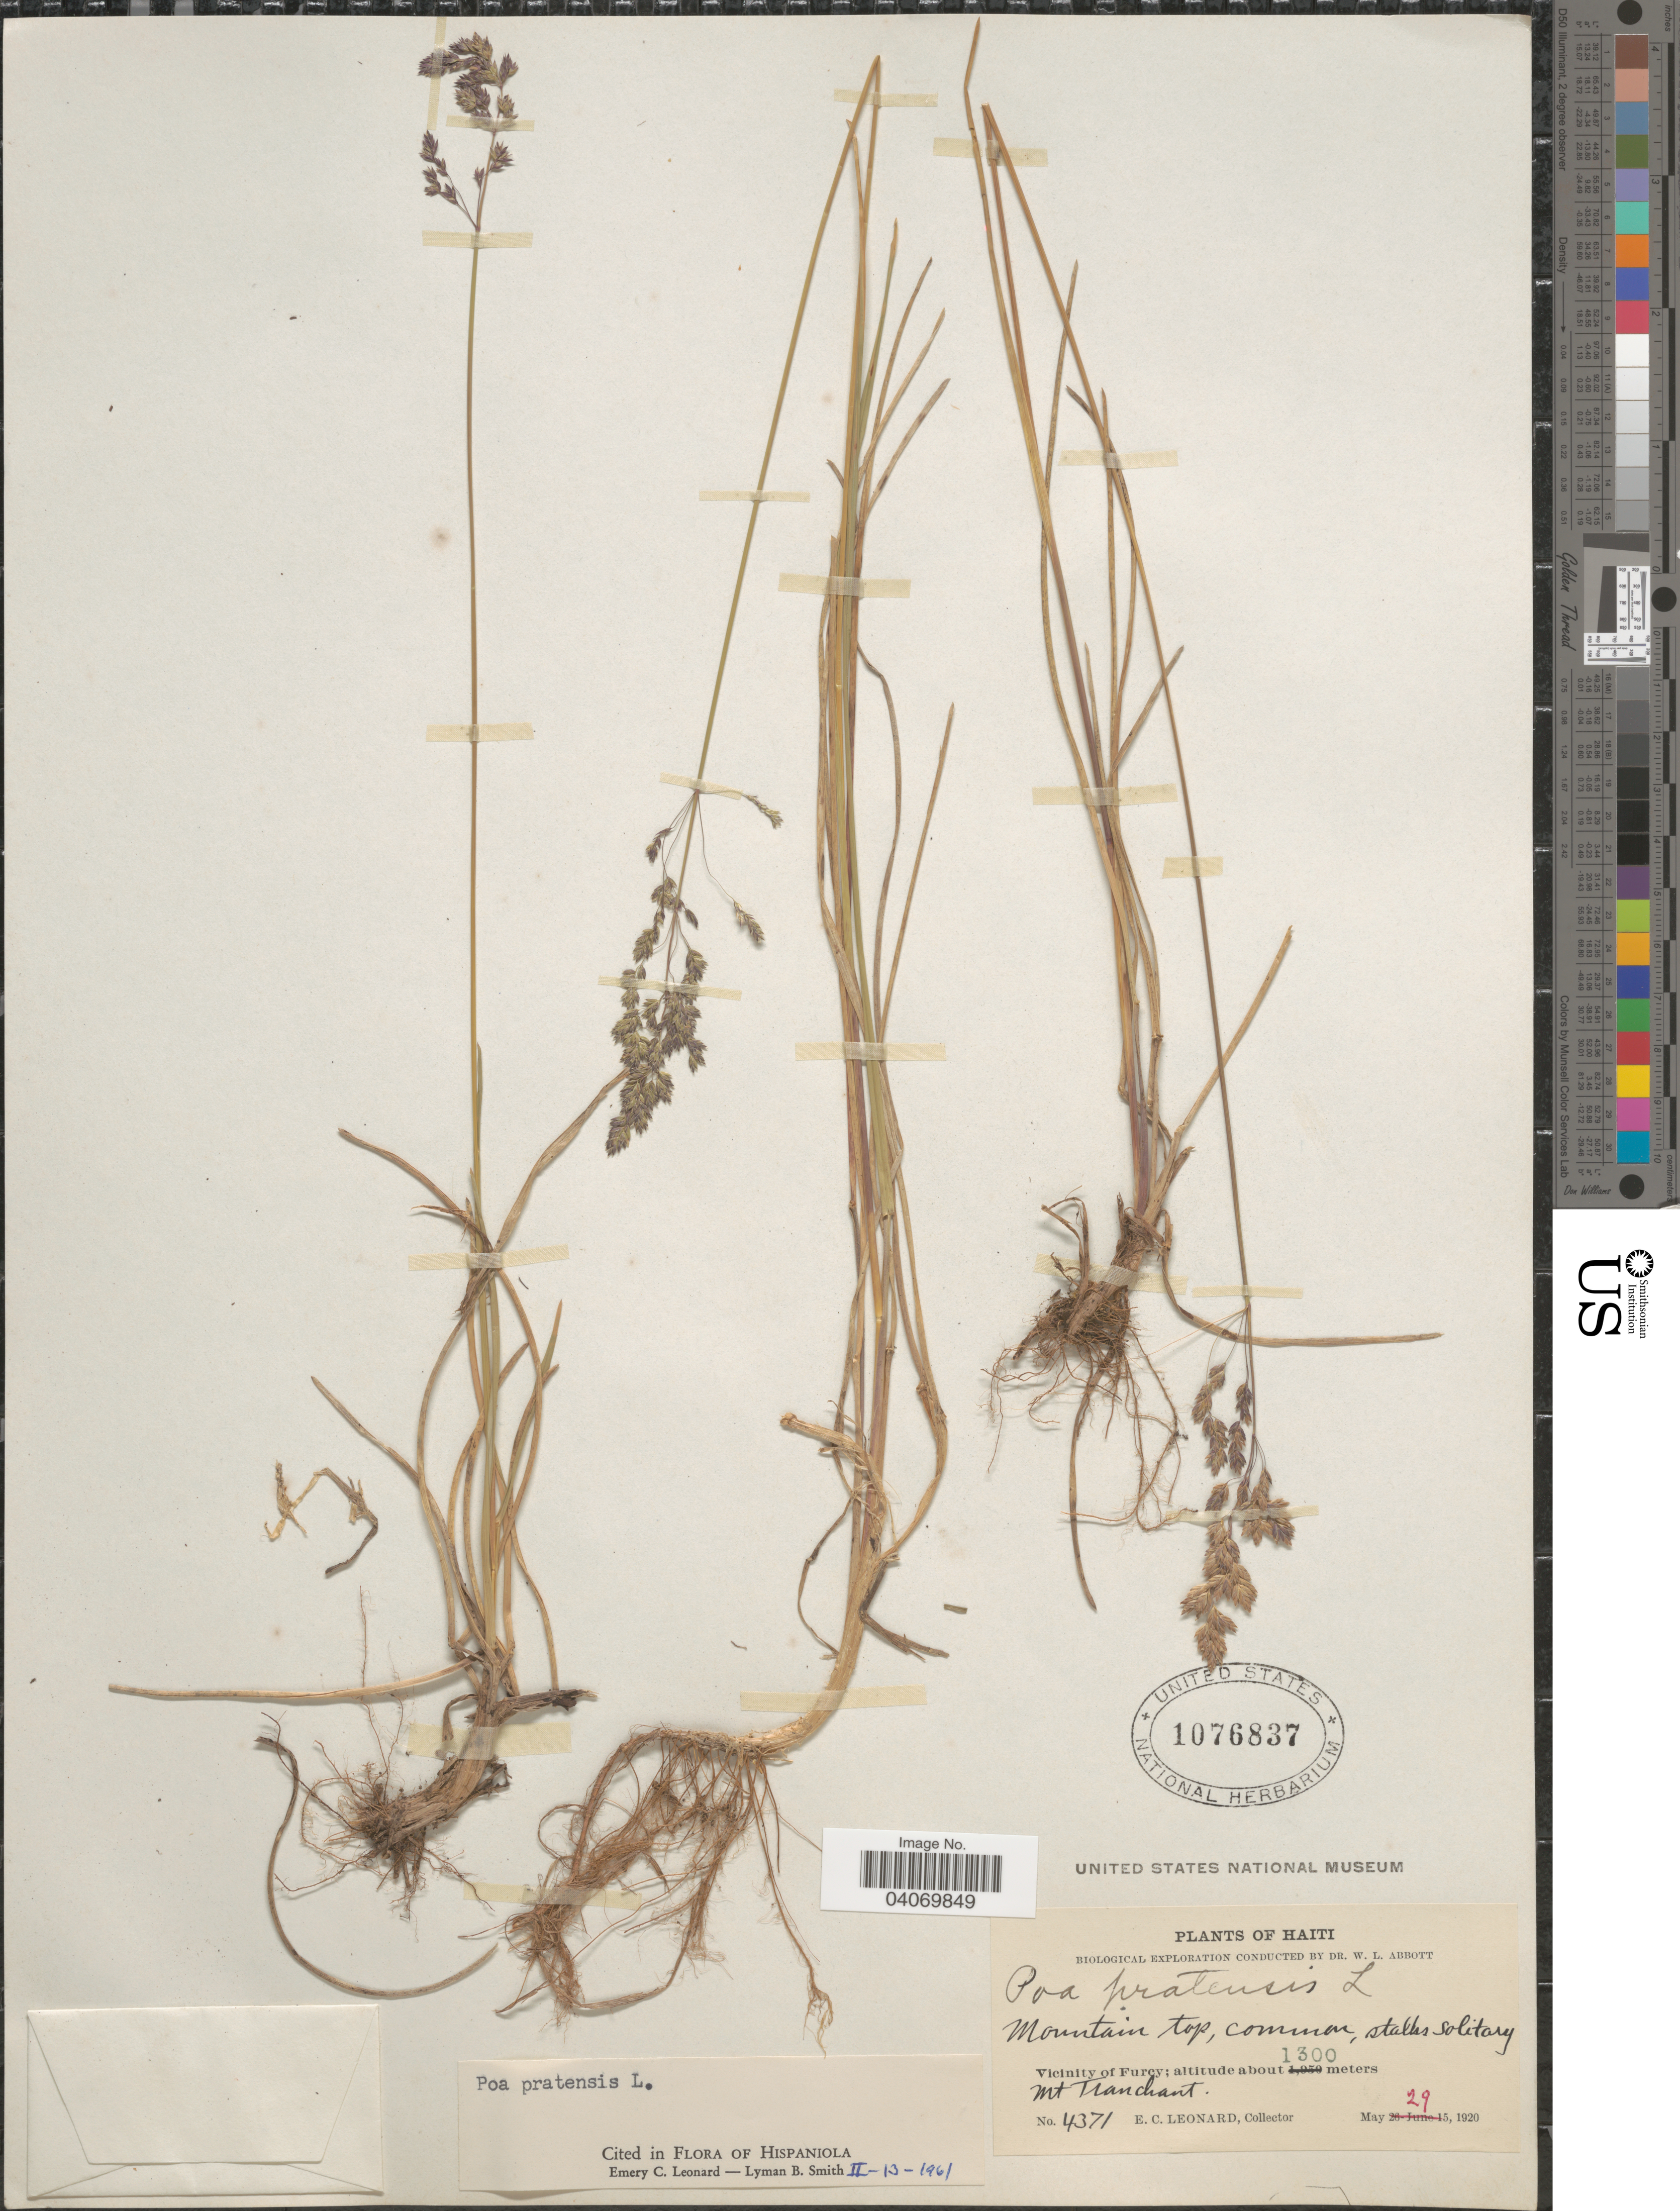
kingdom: Plantae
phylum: Tracheophyta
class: Liliopsida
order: Poales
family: Poaceae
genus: Poa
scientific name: Poa pratensis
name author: L.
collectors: E. C. Leonard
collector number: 4371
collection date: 1920-05-29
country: Haiti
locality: Biological Exploration. Mountain top. Vicinity of Furcy; Mt Tranchant.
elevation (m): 1300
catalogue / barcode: US 1076837